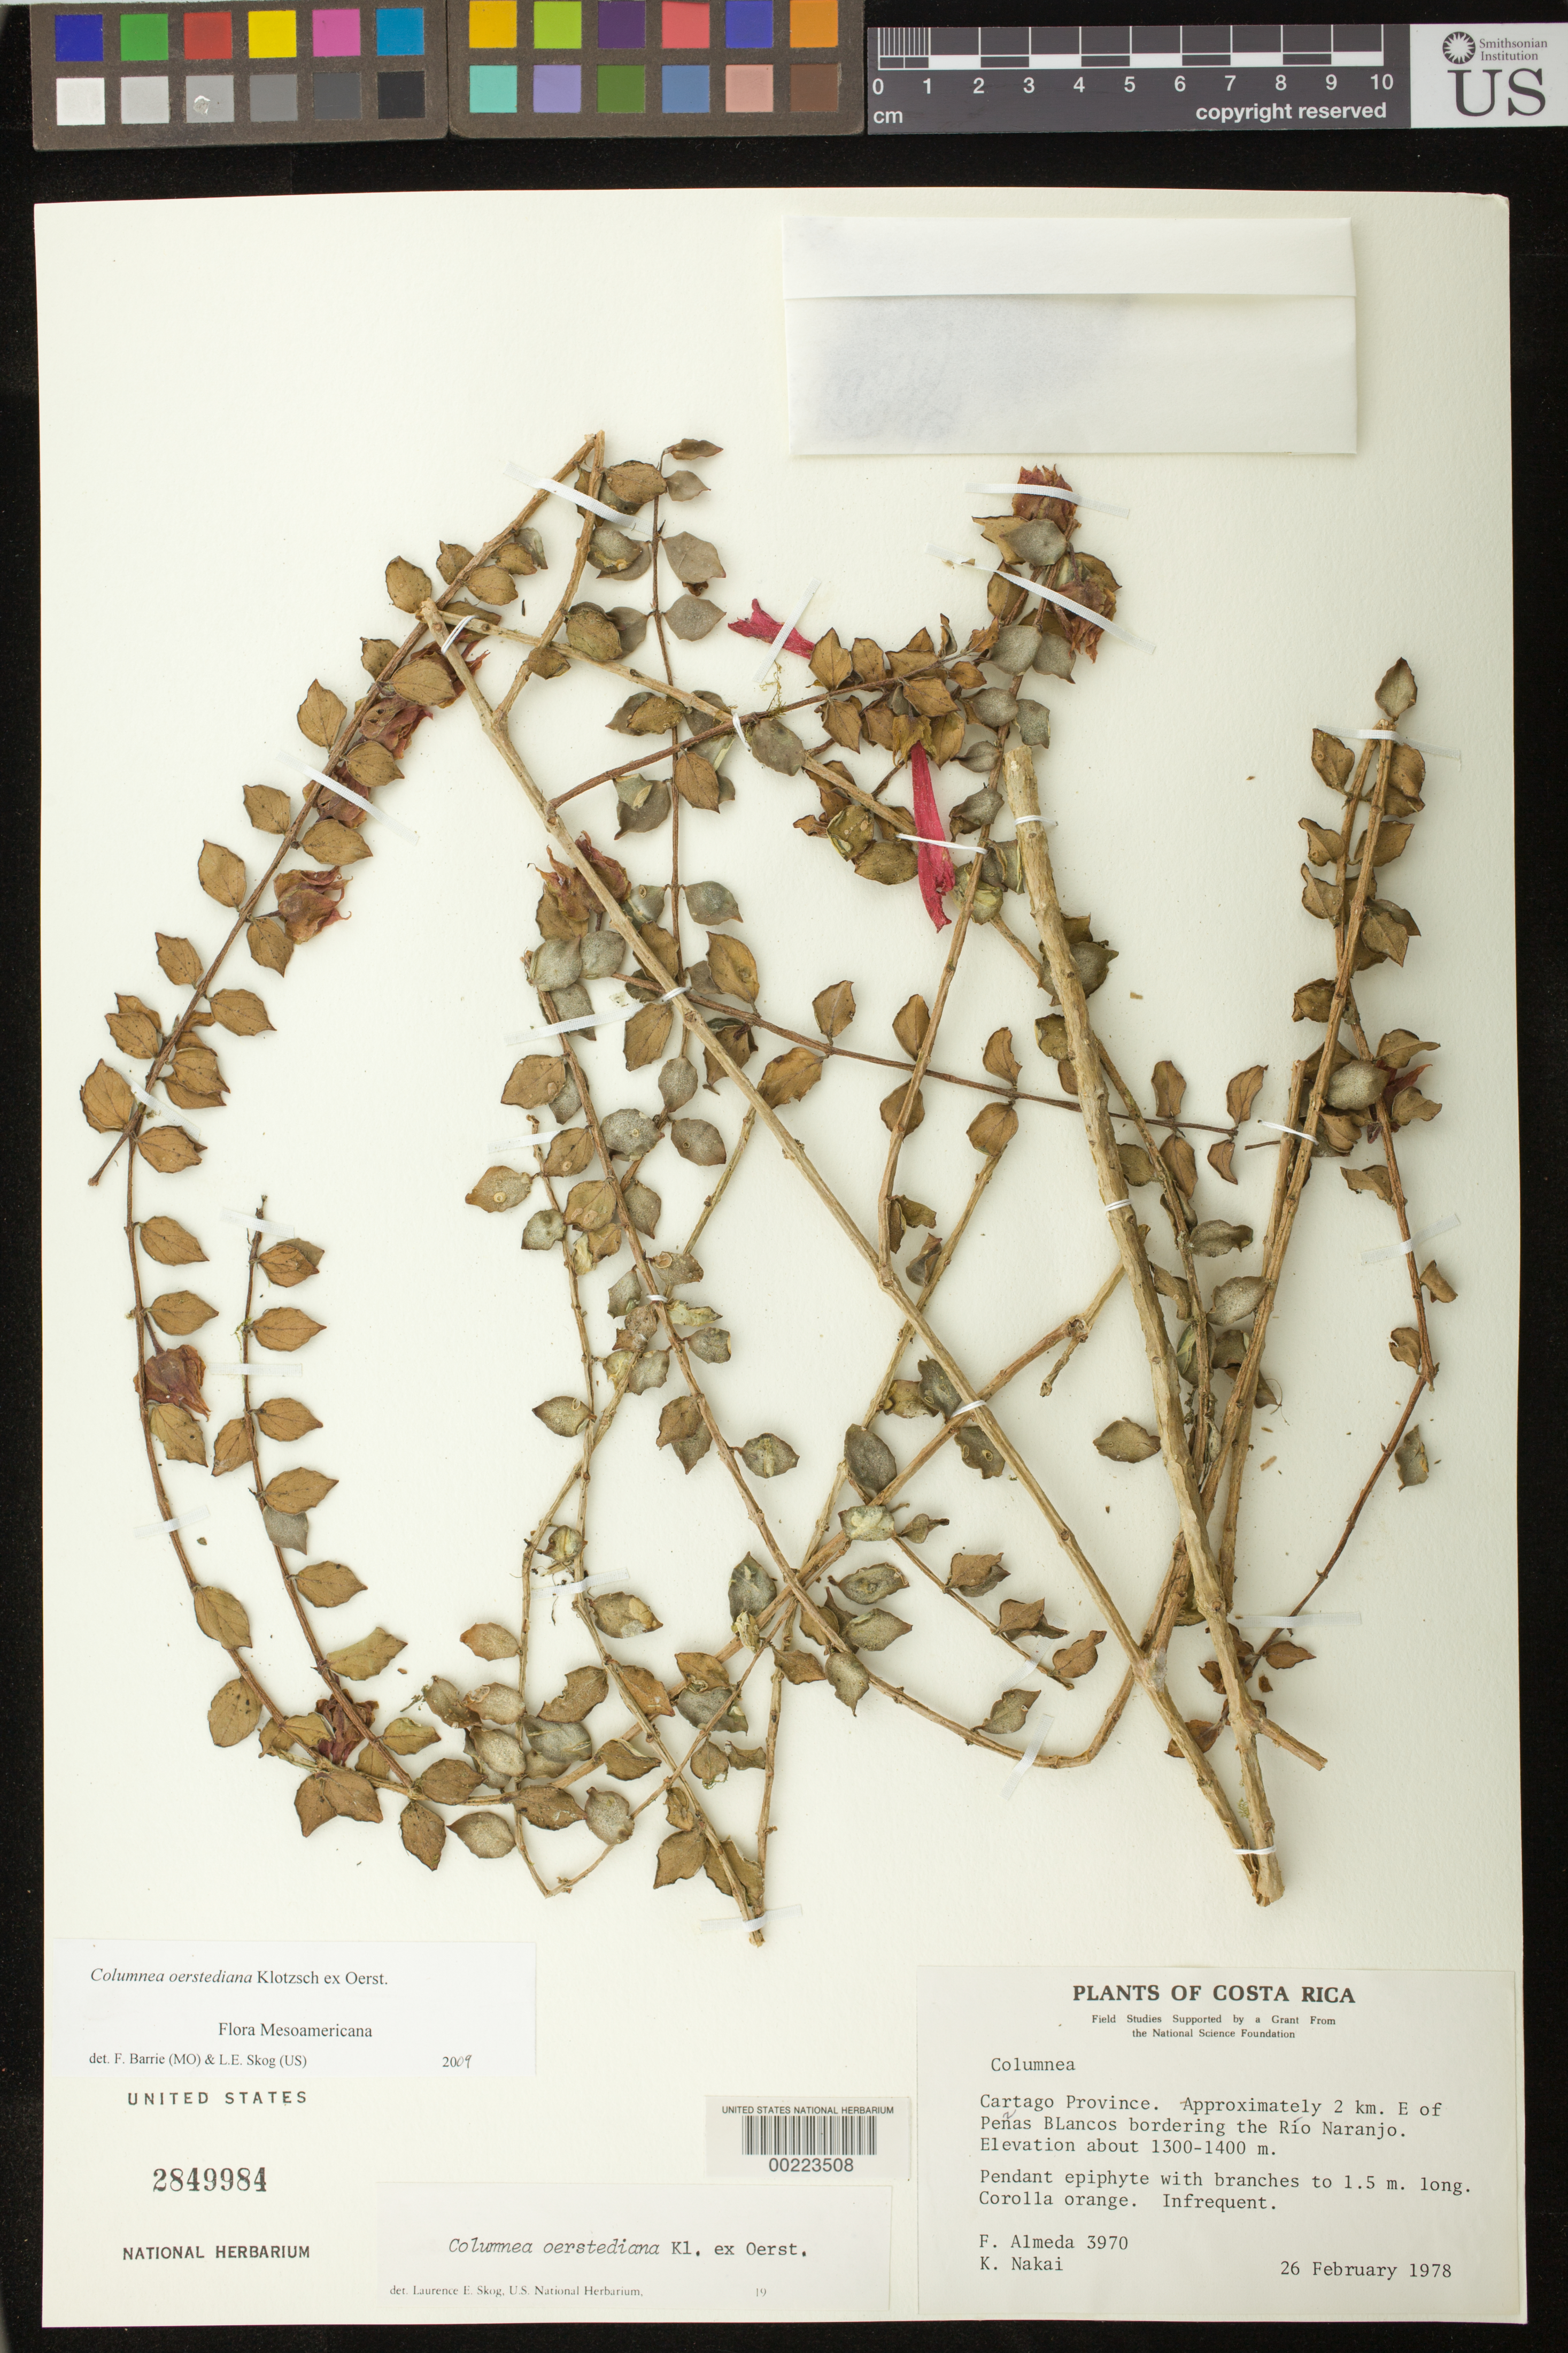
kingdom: Plantae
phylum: Tracheophyta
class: Magnoliopsida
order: Lamiales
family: Gesneriaceae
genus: Columnea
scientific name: Columnea oerstediana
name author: Klotzsch ex Oerst.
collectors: F. Almeda & K. M. Nakai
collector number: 3970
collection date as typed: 26 Feb 1978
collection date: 1978-02-26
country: Costa Rica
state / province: Cartago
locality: Approx 2 km E of Penas Blancos bordering the Rio Naranjo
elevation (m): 1300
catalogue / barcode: US 2849984